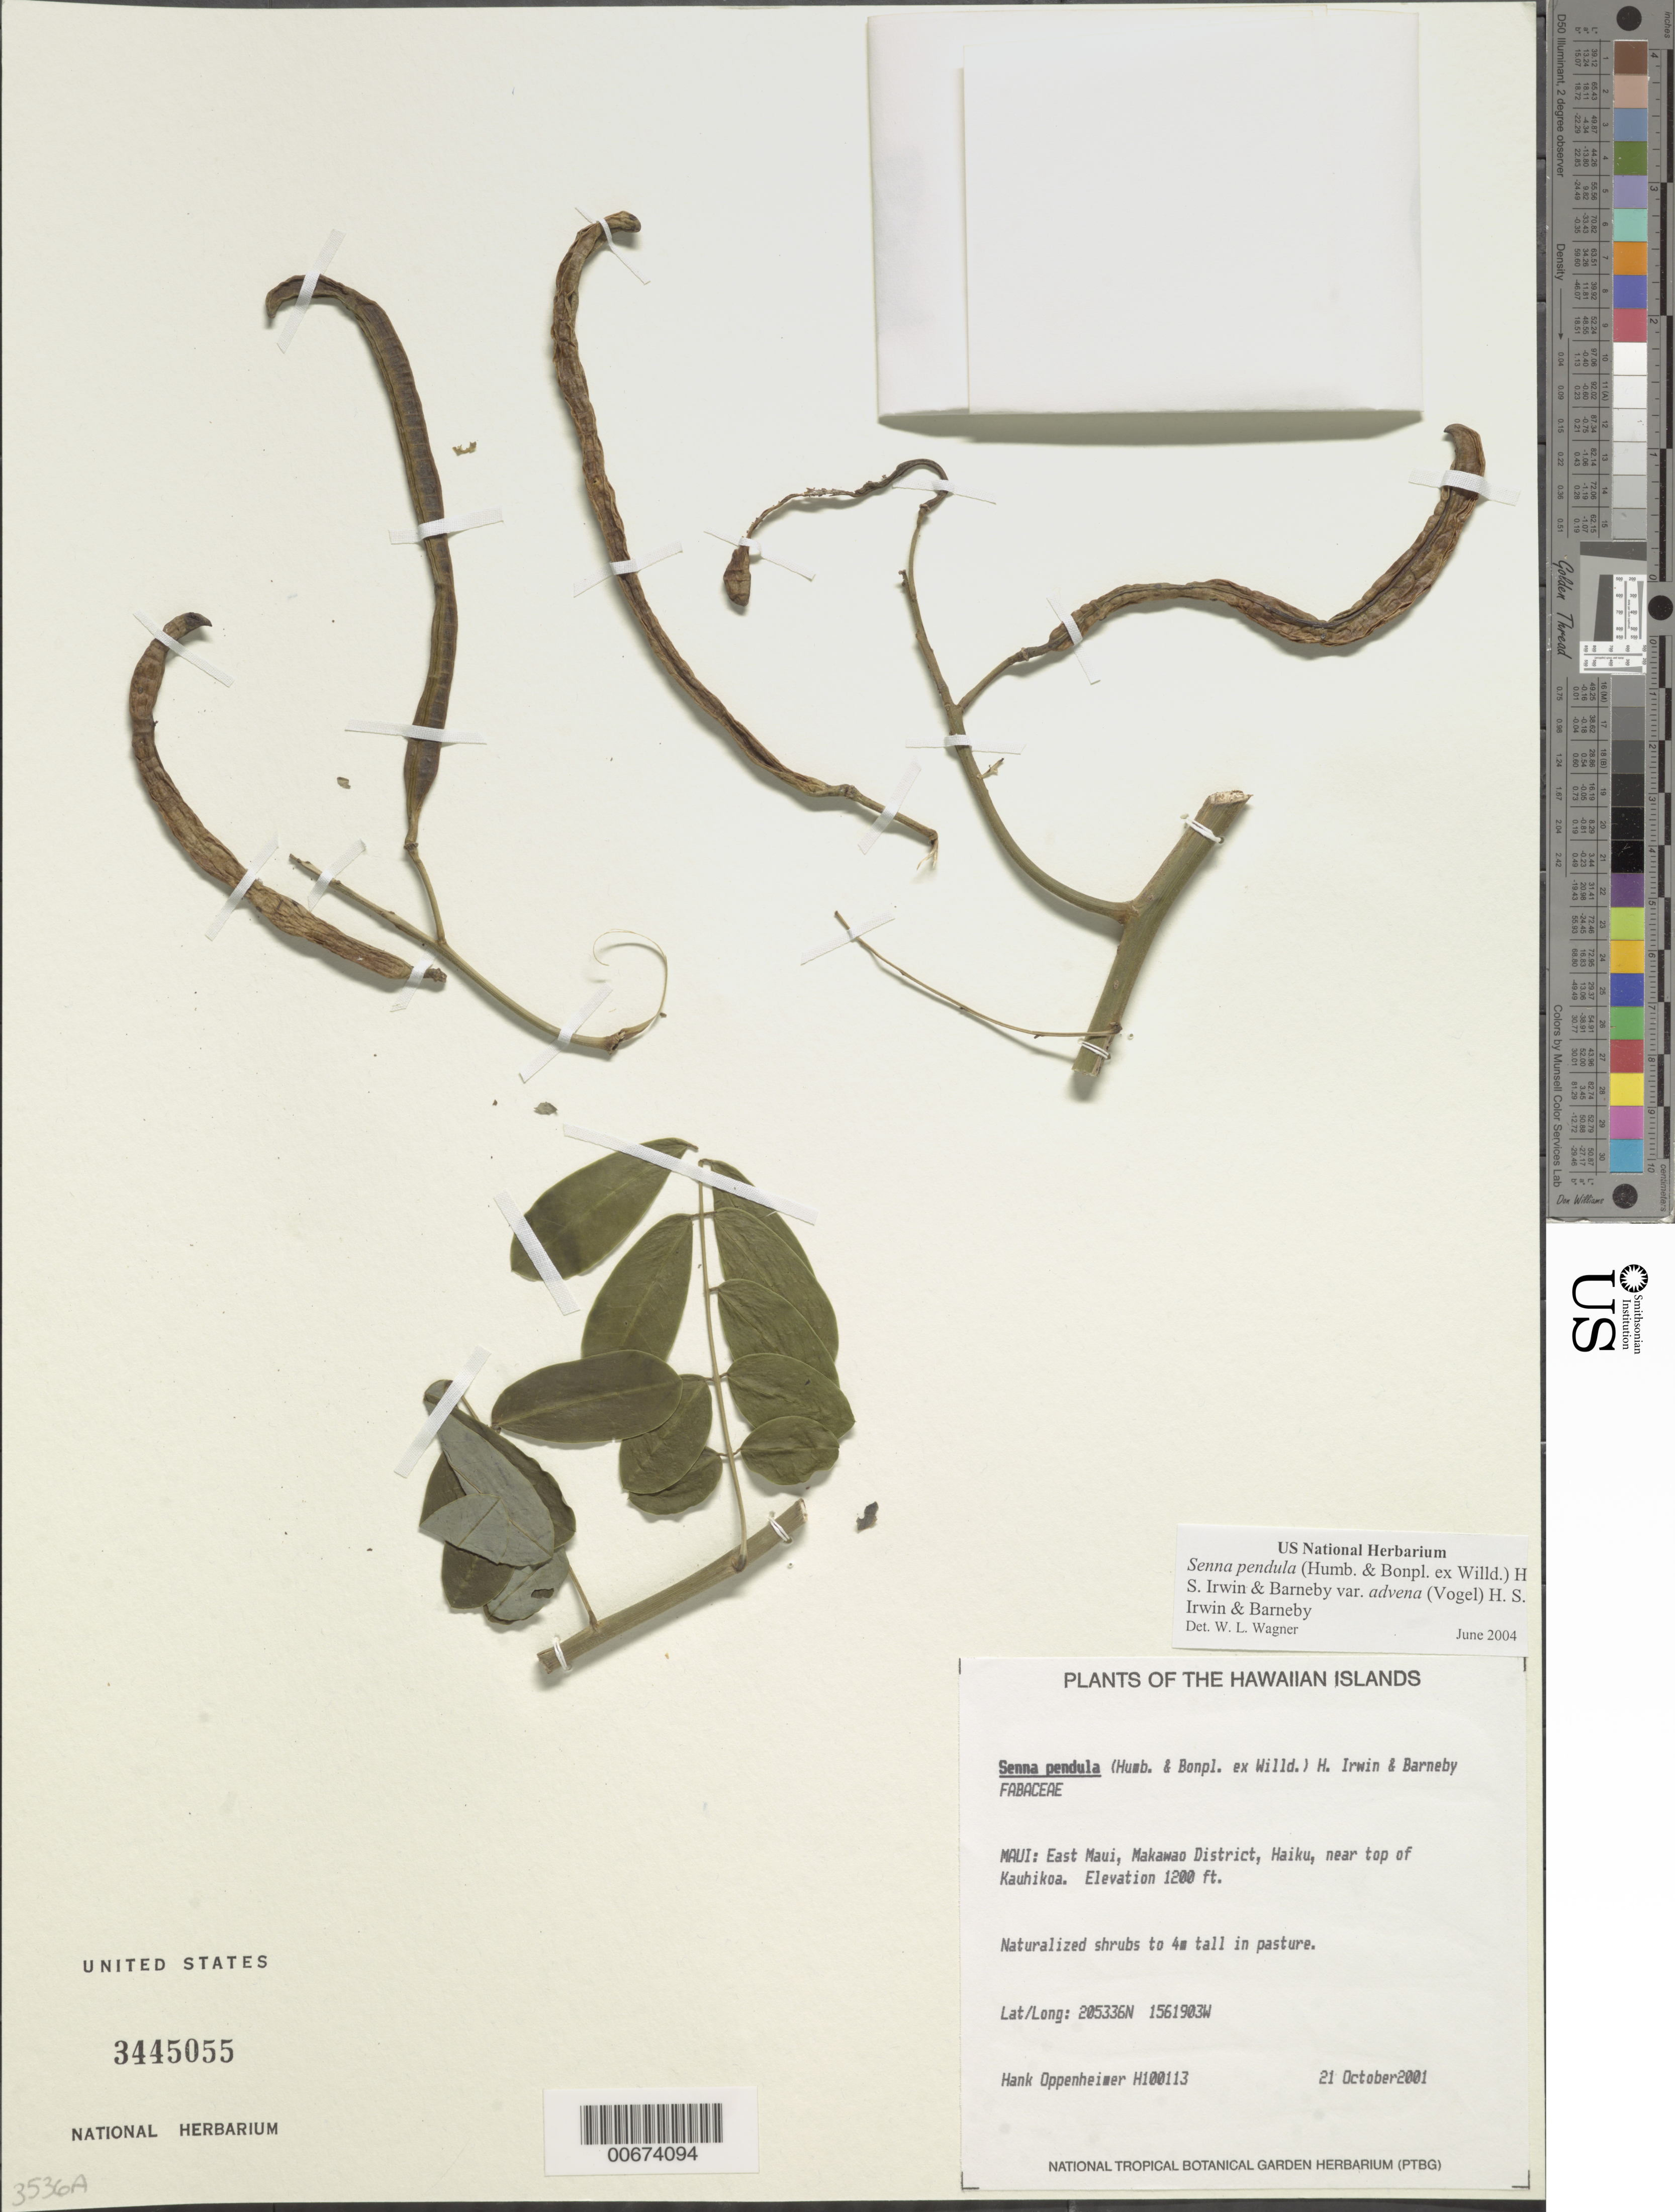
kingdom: Plantae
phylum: Tracheophyta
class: Magnoliopsida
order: Fabales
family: Fabaceae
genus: Senna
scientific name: Senna pendula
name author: (Humb. & Bonpl. ex Willd.) H.S. Irwin & Barneby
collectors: H. L. Oppenheimer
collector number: H100113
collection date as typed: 21 Oct 2001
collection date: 2001-10-21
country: United States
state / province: Hawaii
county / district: Maui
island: Maui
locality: E Maui, Makawao District, Haiku, near top of Kauhikoa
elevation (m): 366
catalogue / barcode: US 3445055